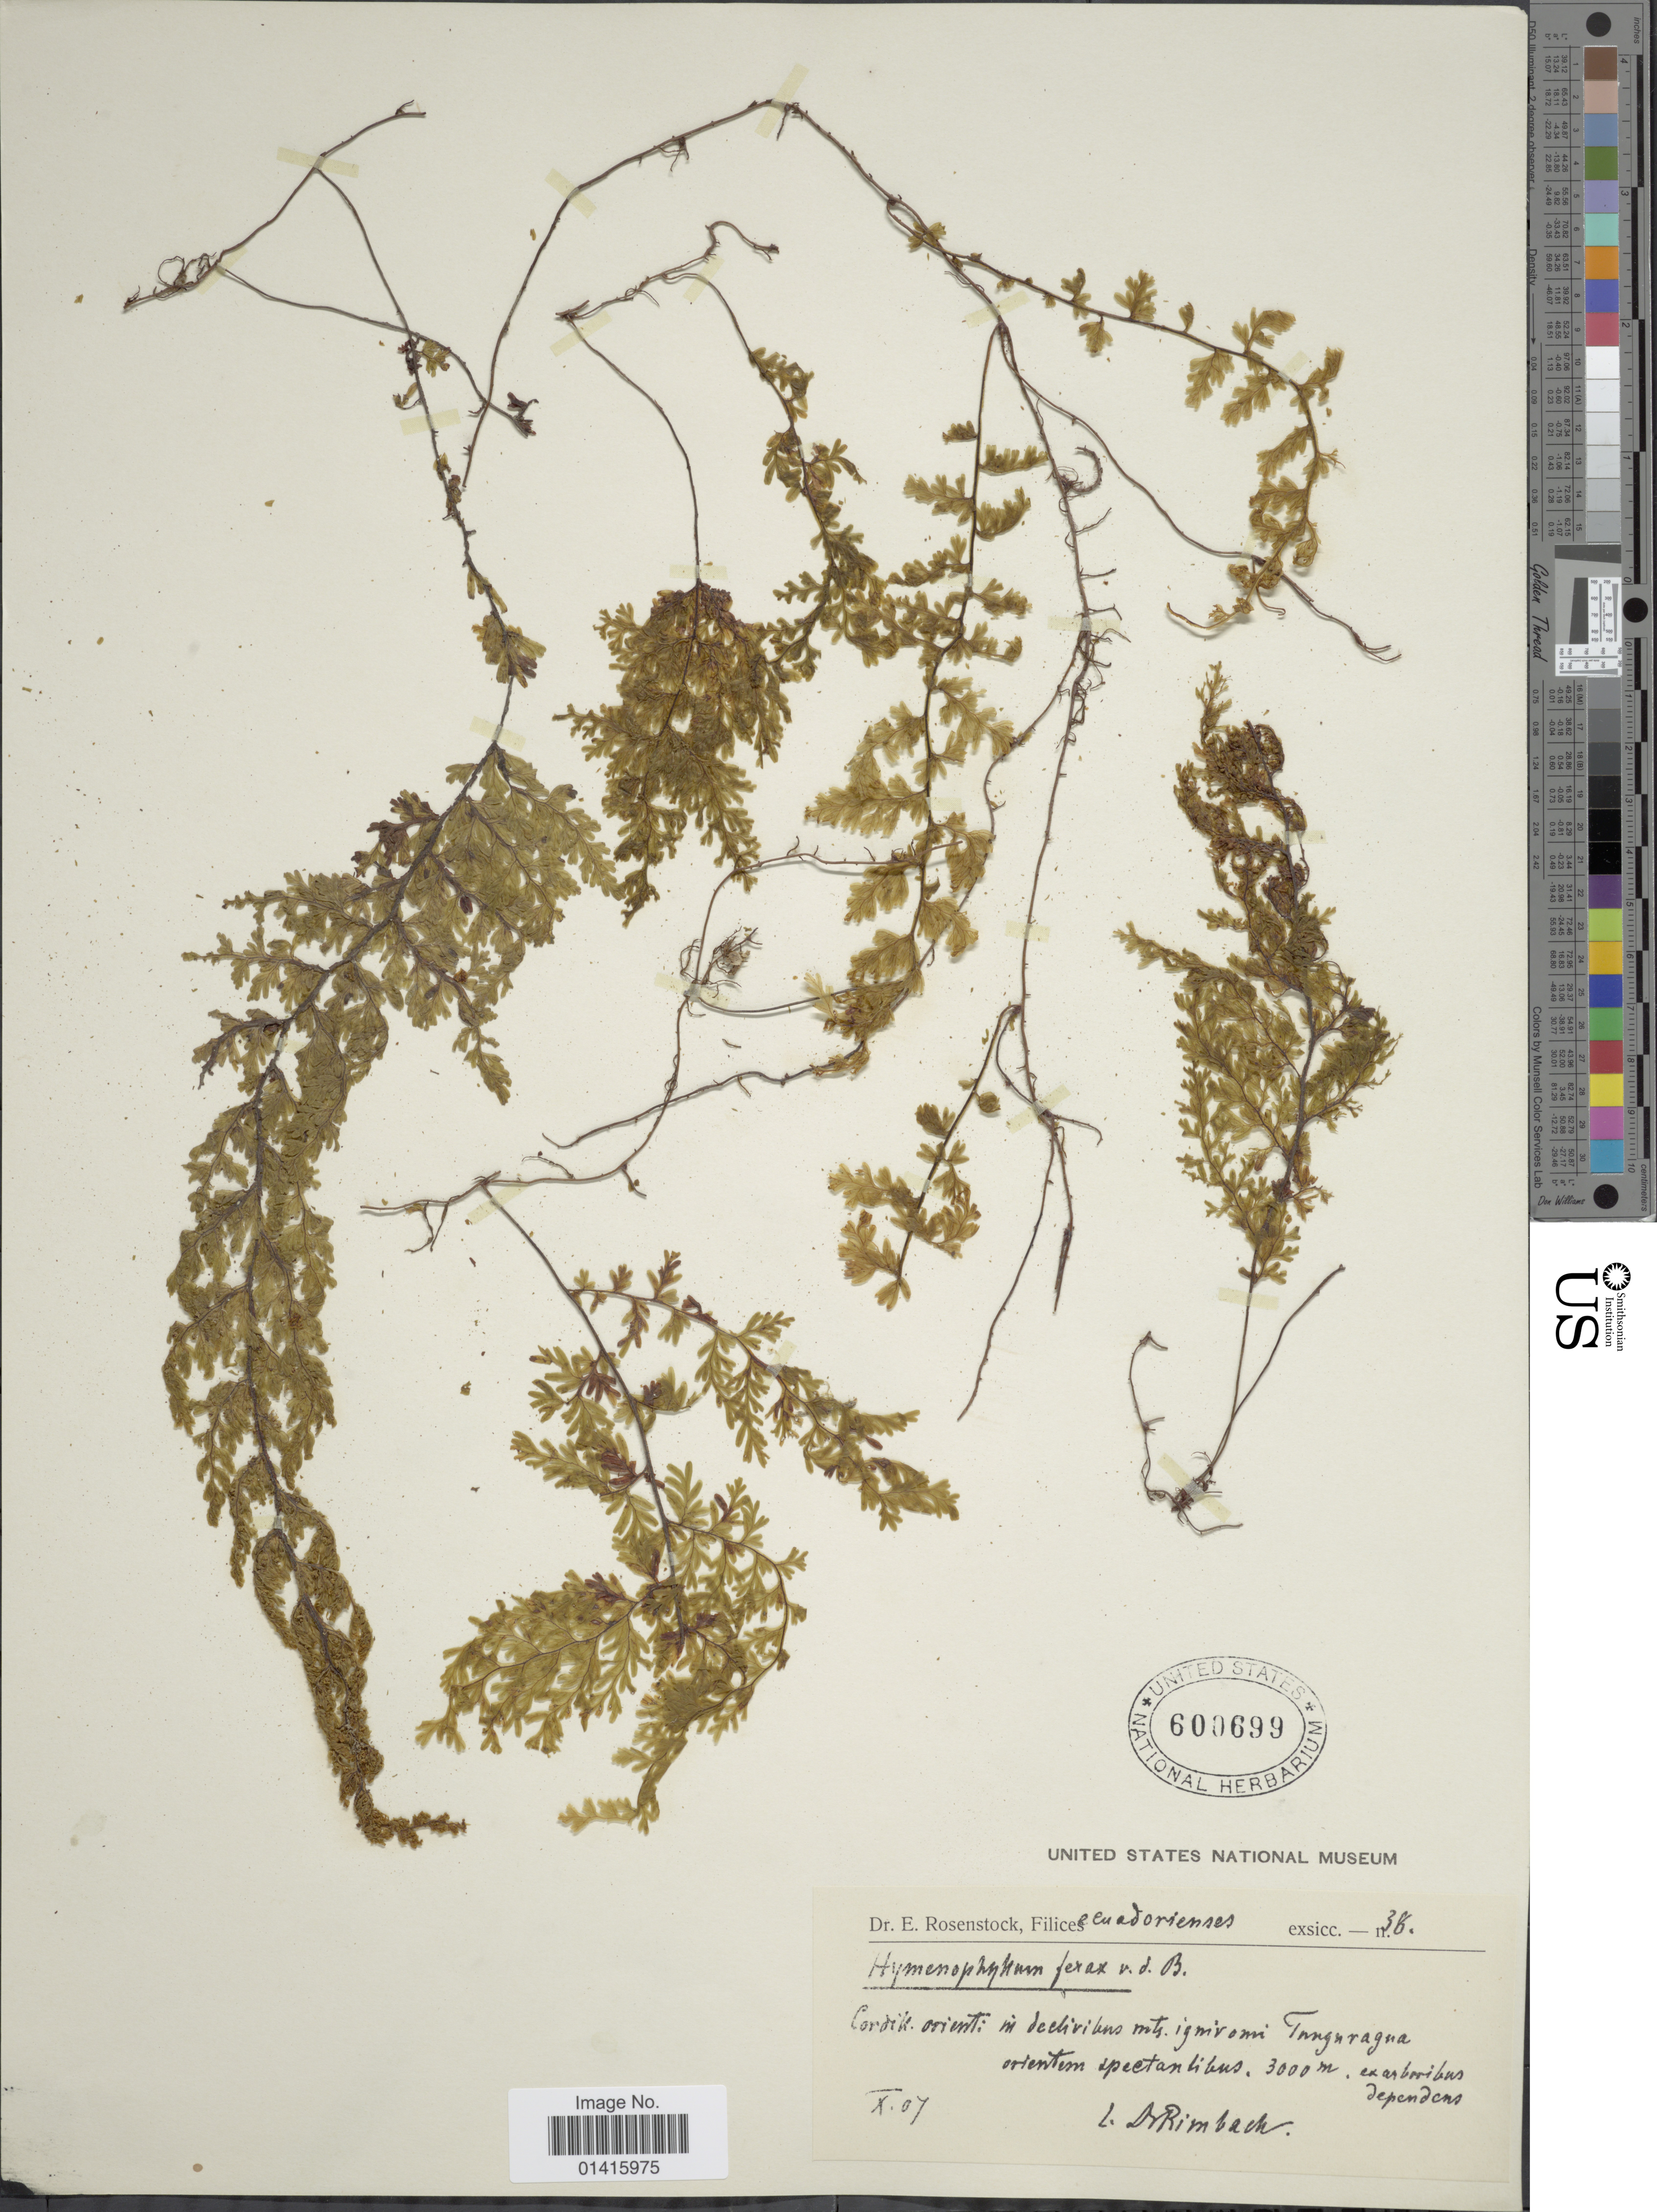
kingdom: Plantae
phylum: Tracheophyta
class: Polypodiopsida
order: Hymenophyllales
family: Hymenophyllaceae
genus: Hymenophyllum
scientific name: Hymenophyllum ferax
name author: Bosch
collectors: Rimbach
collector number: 38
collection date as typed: Transcribed d/m/y: /10/7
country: Ecuador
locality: Cord. orient.: in declivibus mts. ignivomi Tunguragua orientem spectantibus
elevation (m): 3000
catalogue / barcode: US 600699